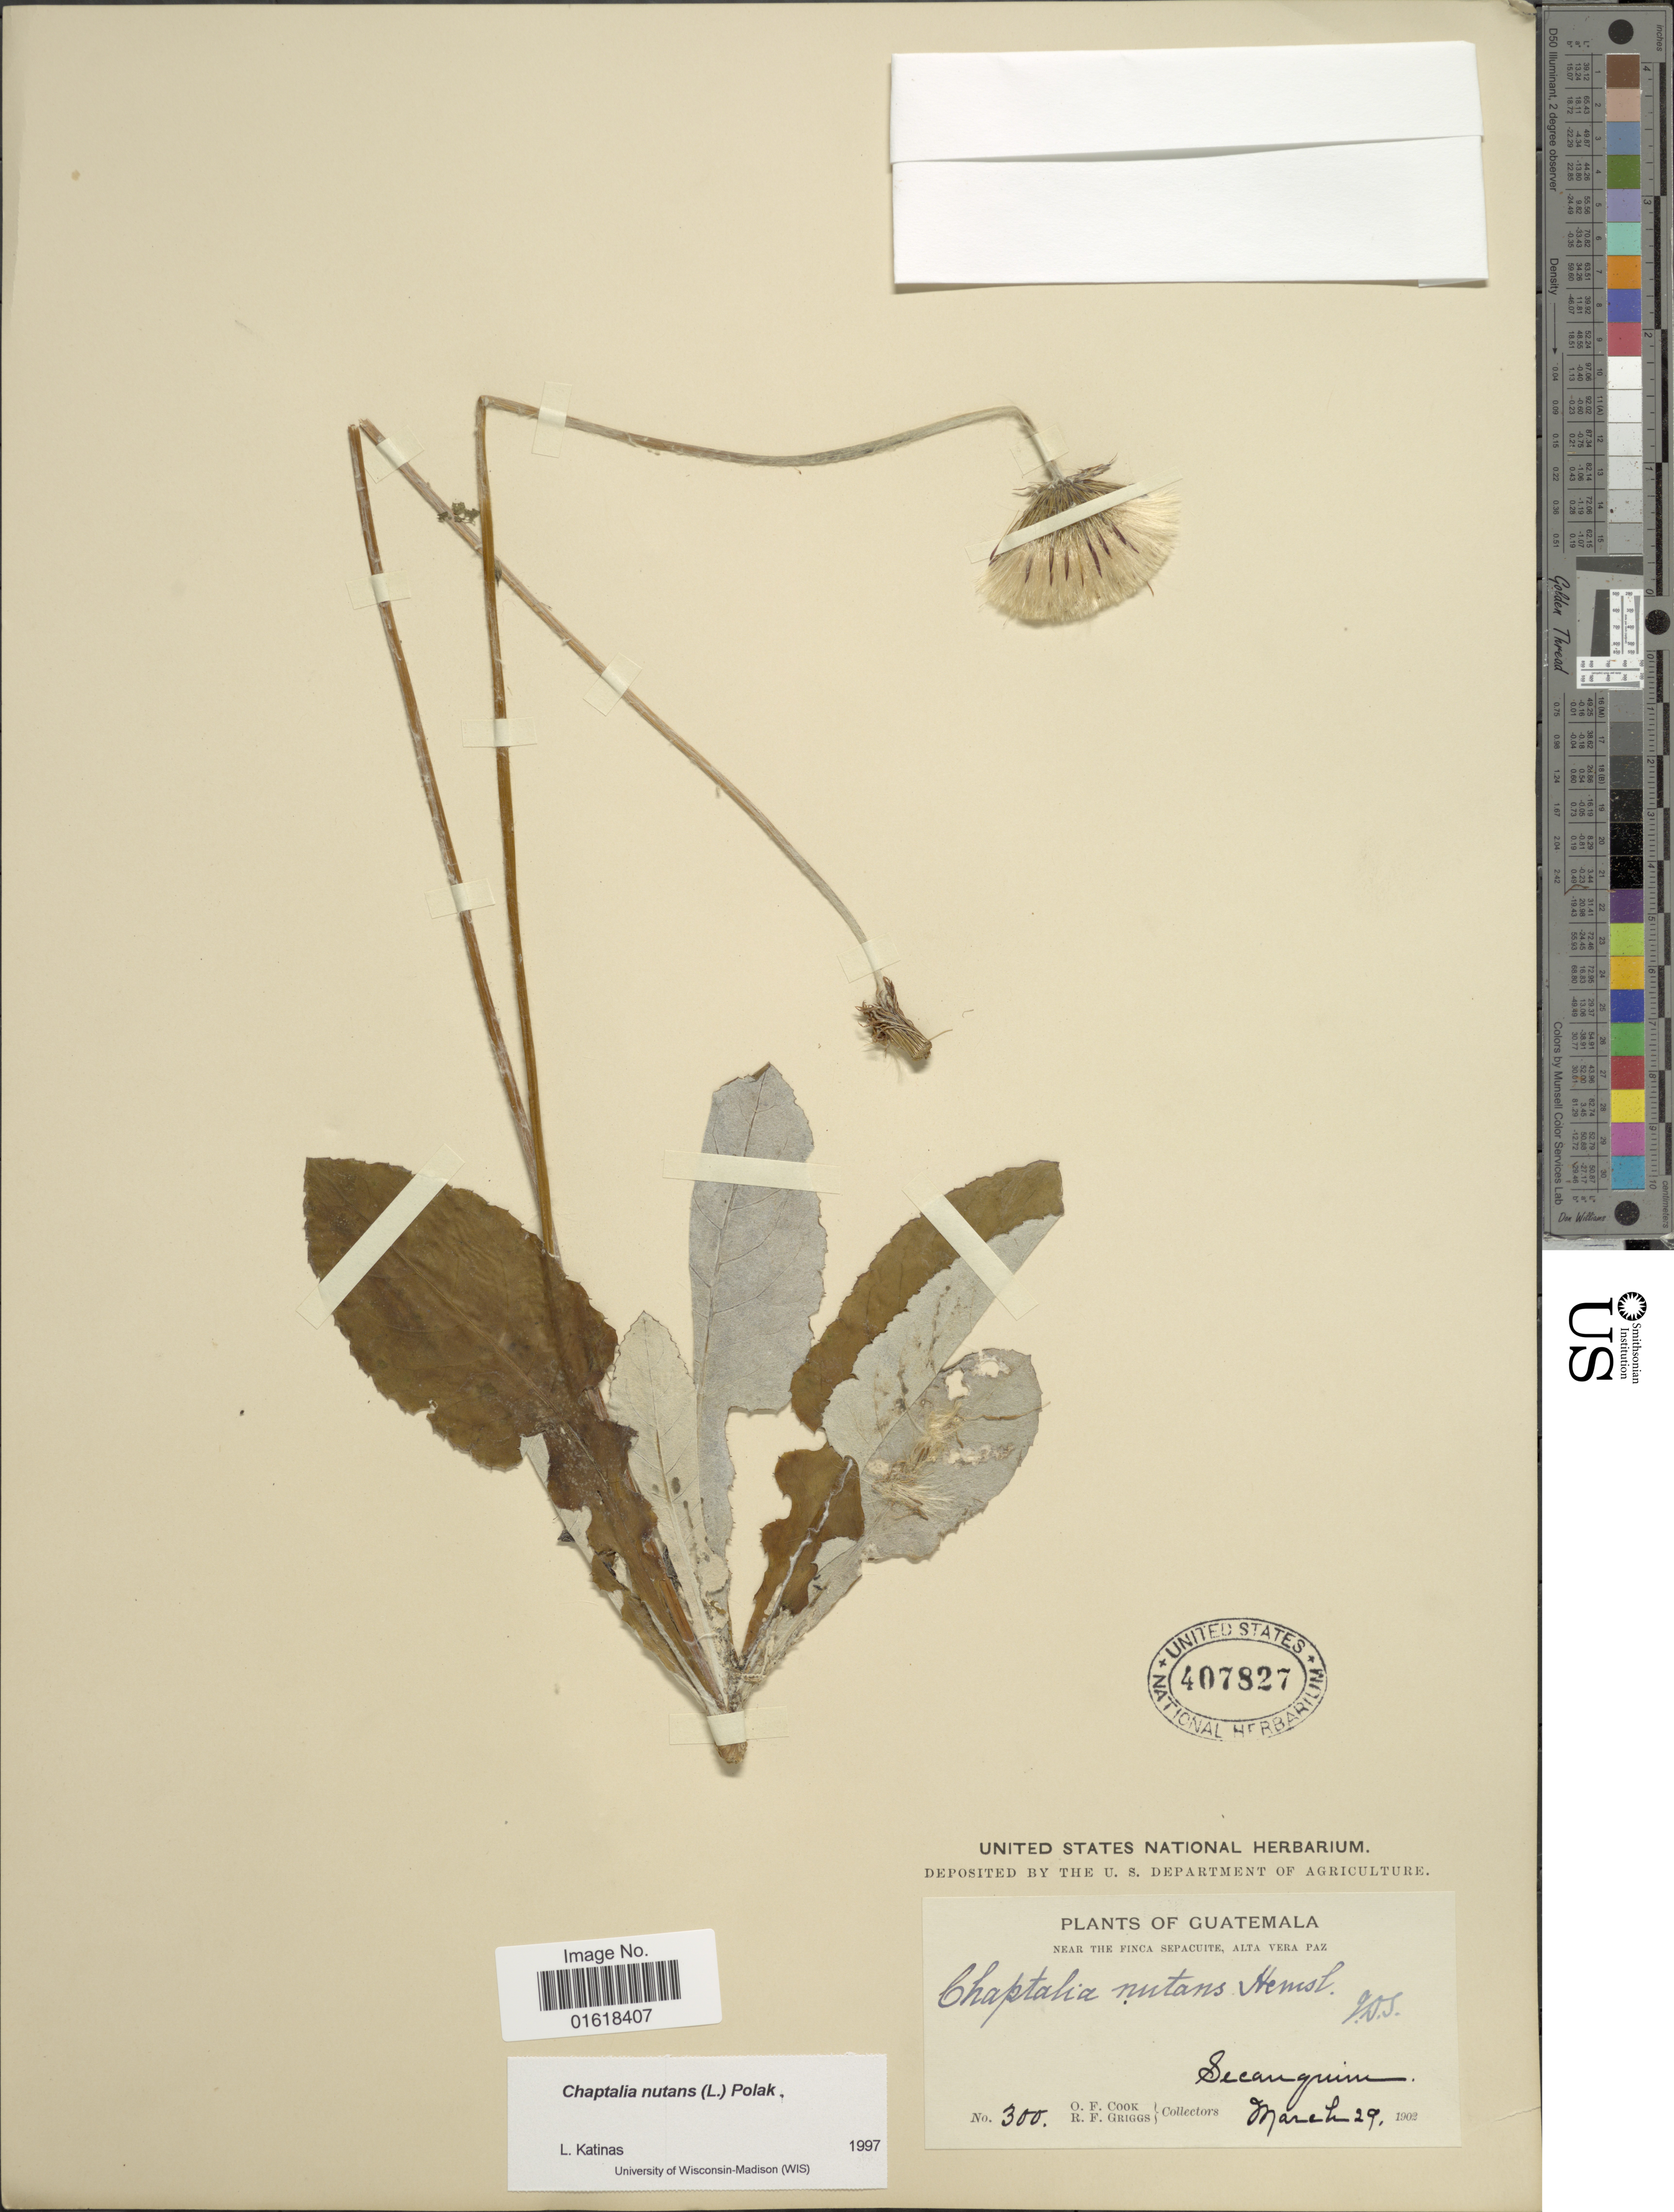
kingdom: Plantae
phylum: Tracheophyta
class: Magnoliopsida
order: Asterales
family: Asteraceae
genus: Chaptalia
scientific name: Chaptalia nutans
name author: (L.) Pol.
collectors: O. F. Cook & R. F. Griggs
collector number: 300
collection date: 1902-03-29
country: Guatemala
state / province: Alta Verapaz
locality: Near the Finca Sepacuite. Secanquim.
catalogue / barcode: US 407827